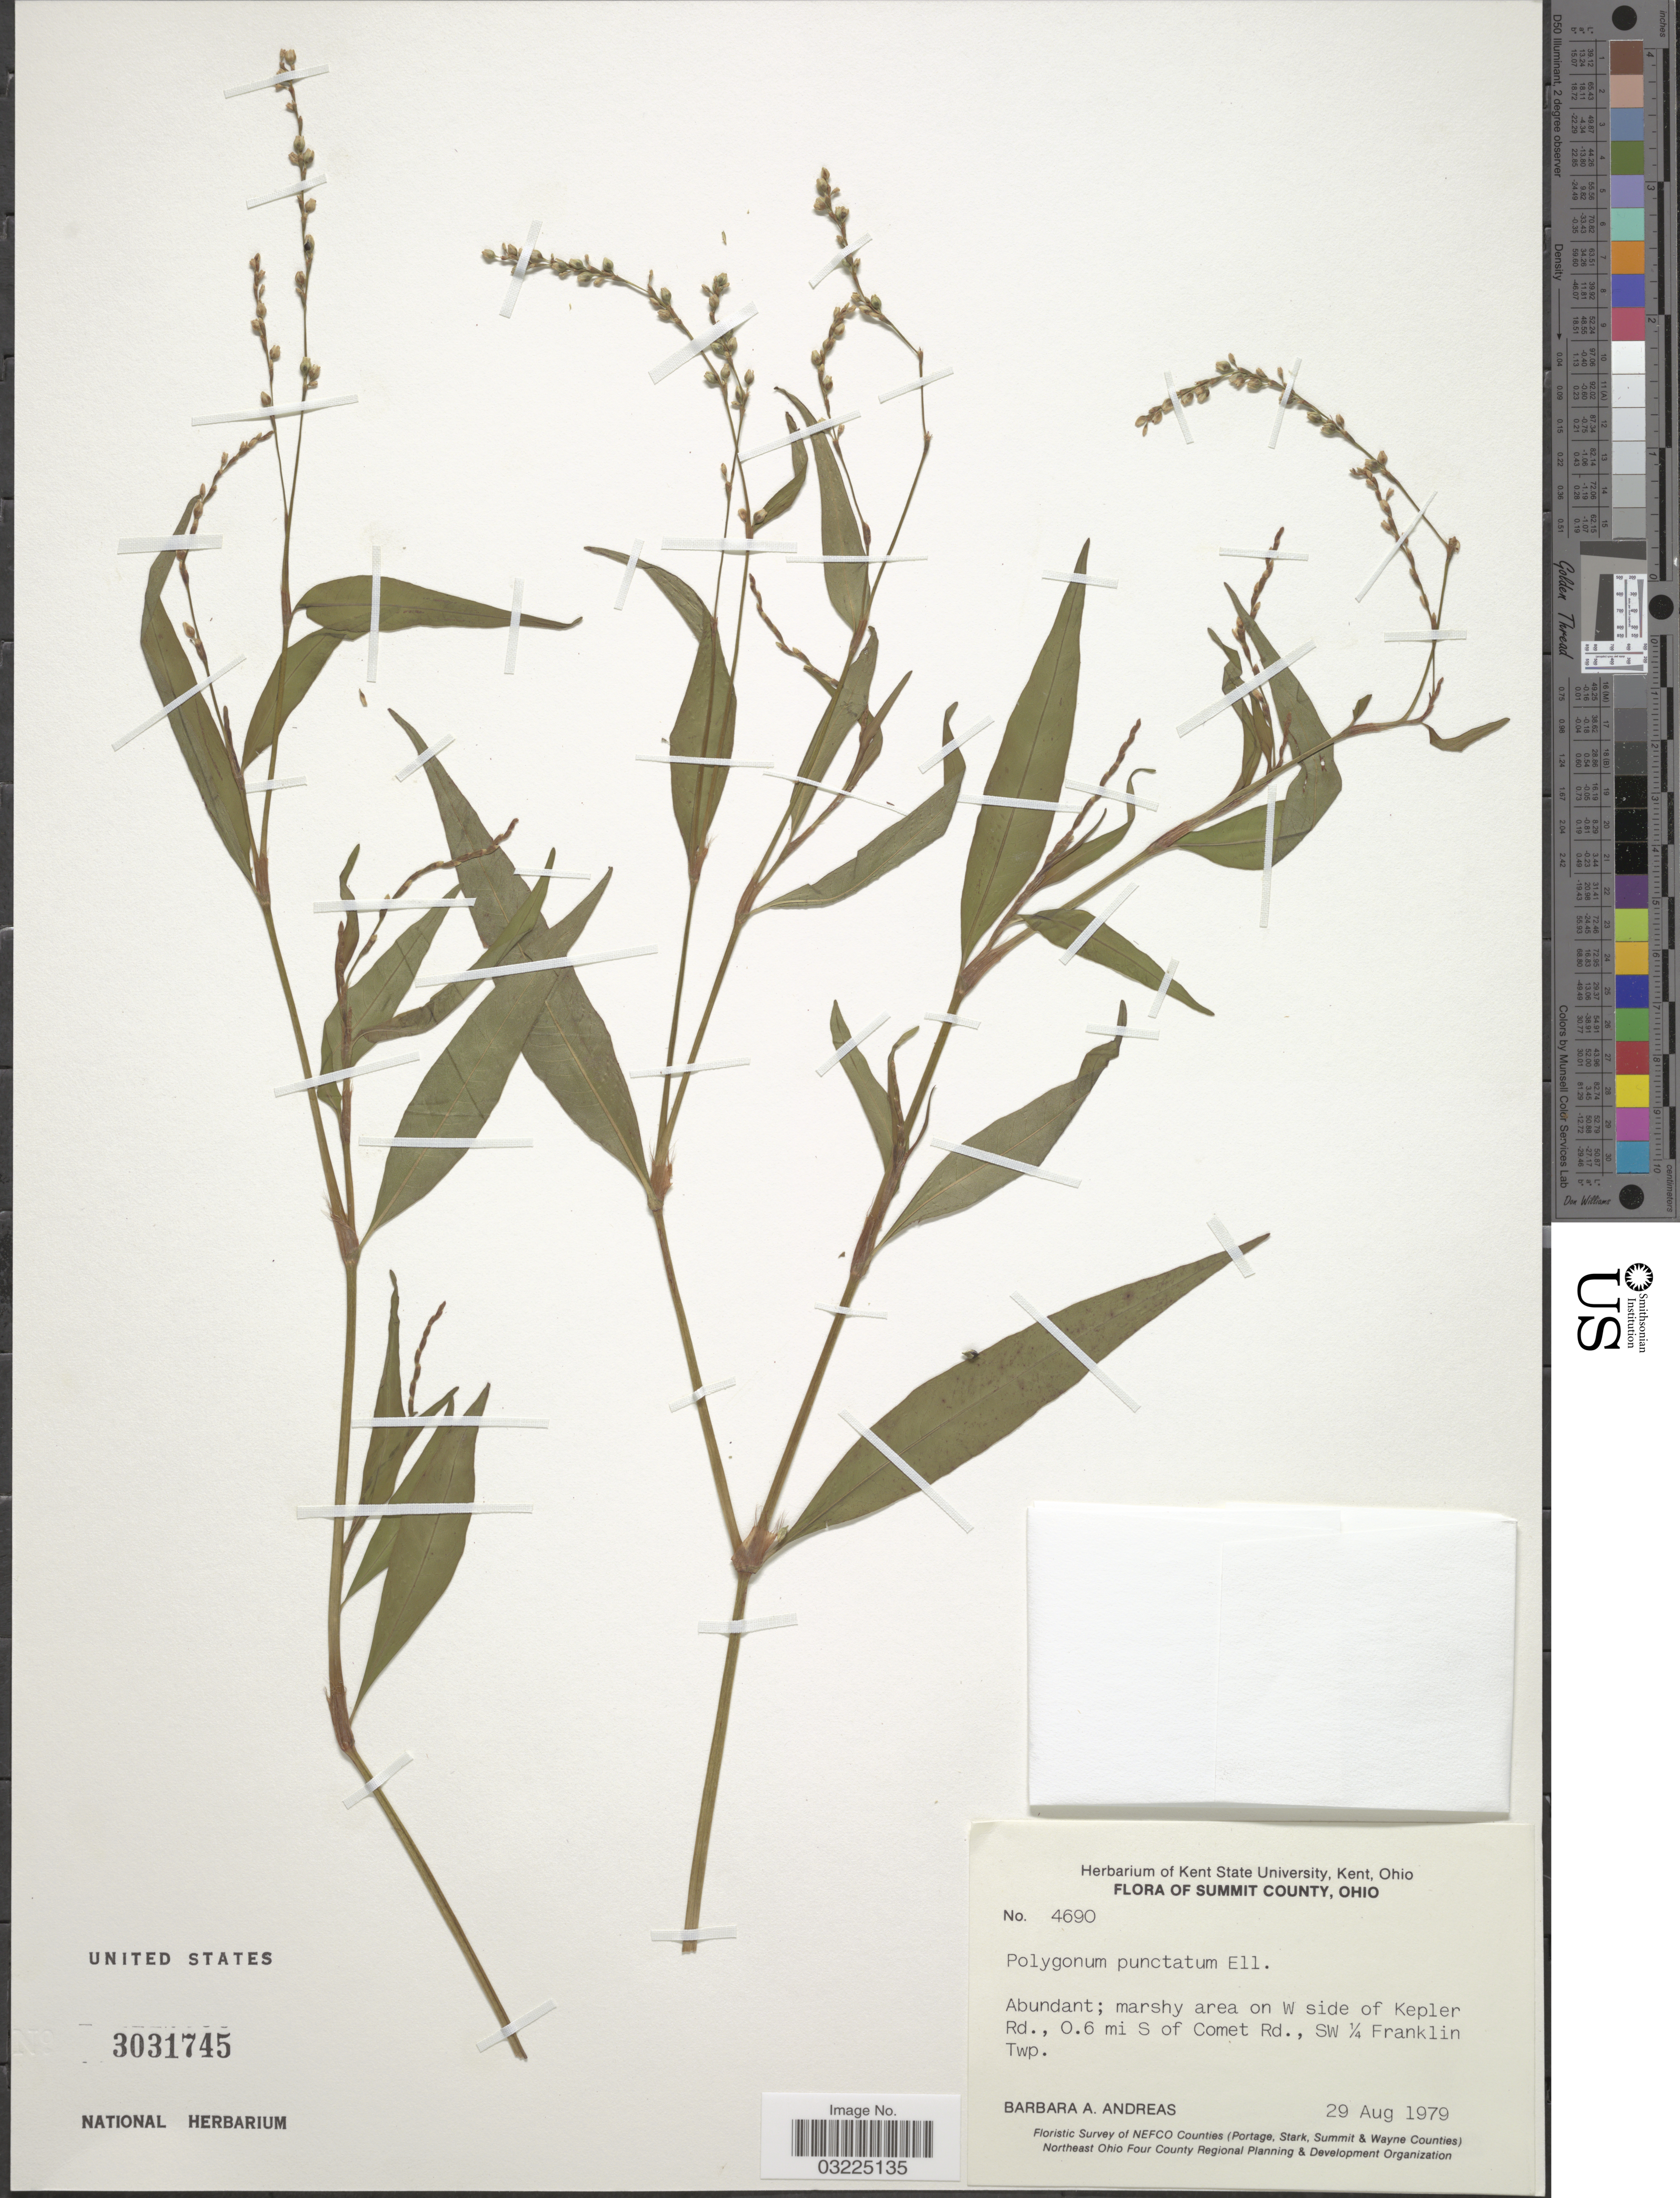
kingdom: Plantae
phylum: Tracheophyta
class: Magnoliopsida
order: Caryophyllales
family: Polygonaceae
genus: Persicaria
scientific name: Persicaria punctata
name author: (Elliott) Small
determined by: Atha, D. E.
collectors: B. A. Andreas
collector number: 4690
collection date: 1979-08-29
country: United States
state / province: Ohio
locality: Summit County, marshy area on W side of Kepler Rd., 0.6 mi S of Comet Rd., SW ¼ Franklin Twp.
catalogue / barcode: US 3031745